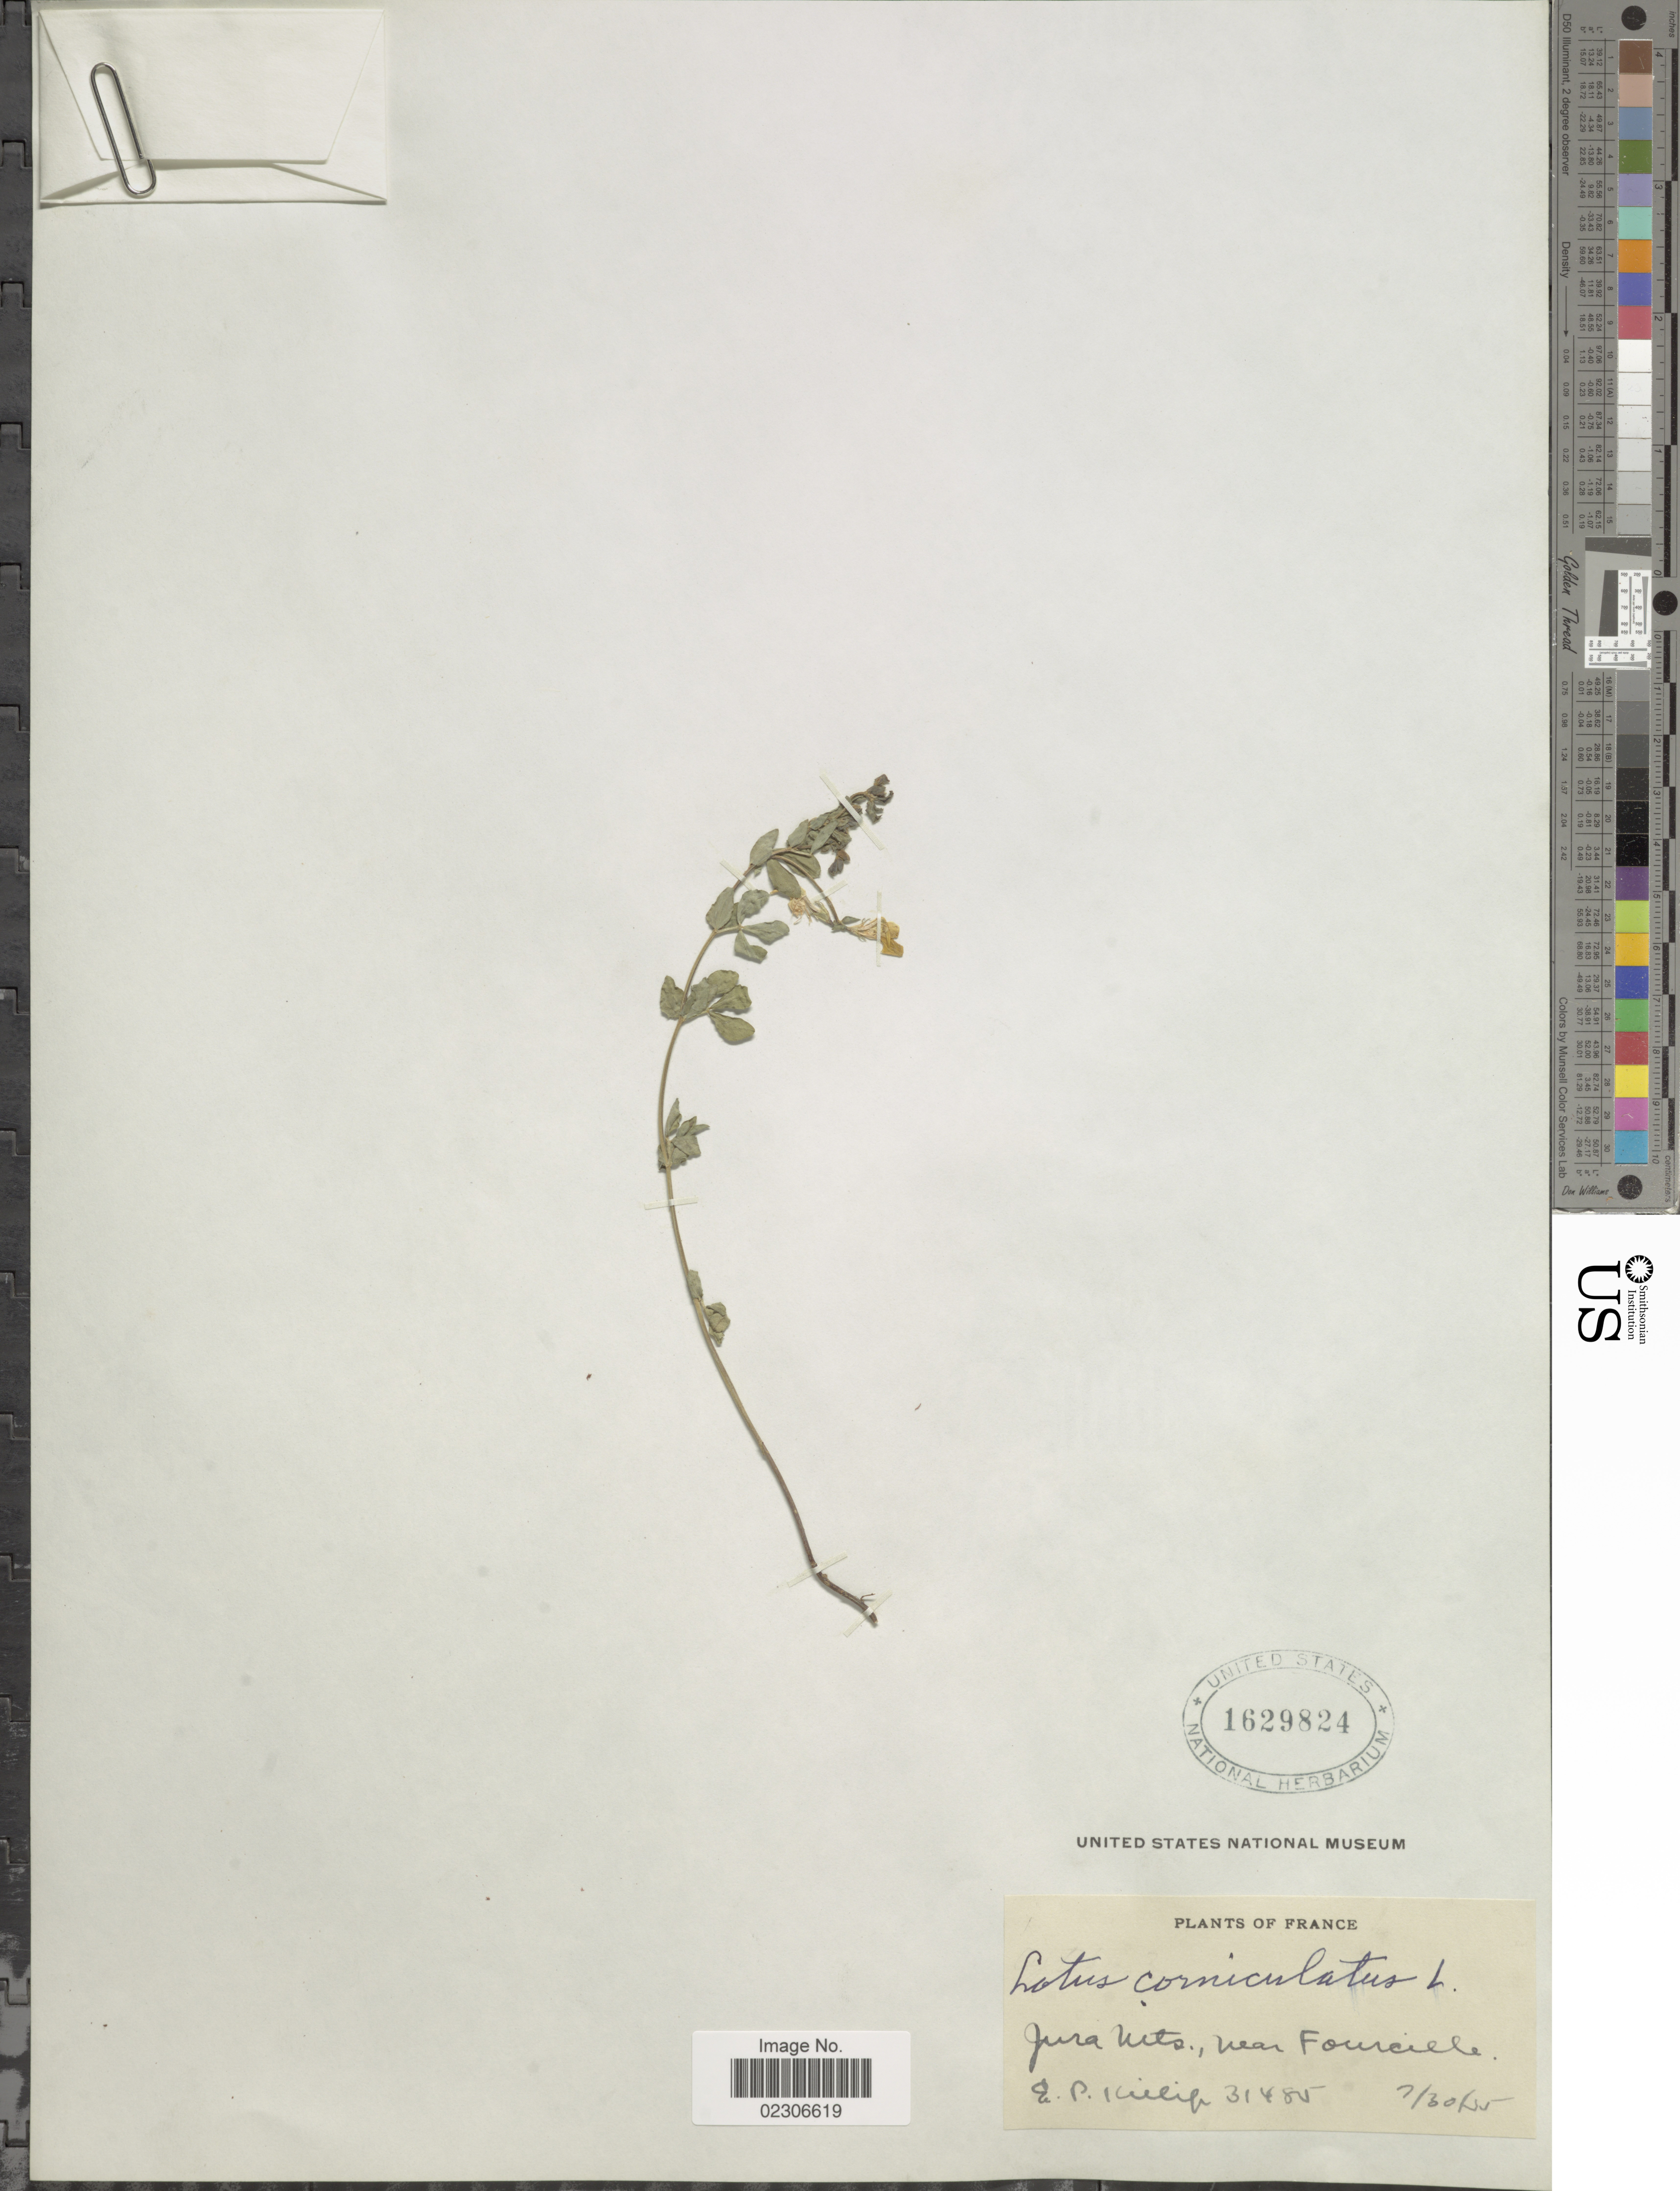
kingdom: Plantae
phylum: Tracheophyta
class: Magnoliopsida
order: Fabales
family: Fabaceae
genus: Lotus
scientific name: Lotus corniculatus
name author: L.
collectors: E. P. Killip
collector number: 31485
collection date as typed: Transcribed d/m/y: 30/7/35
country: France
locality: Jura Mts., near Fourcille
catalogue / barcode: US 1629824